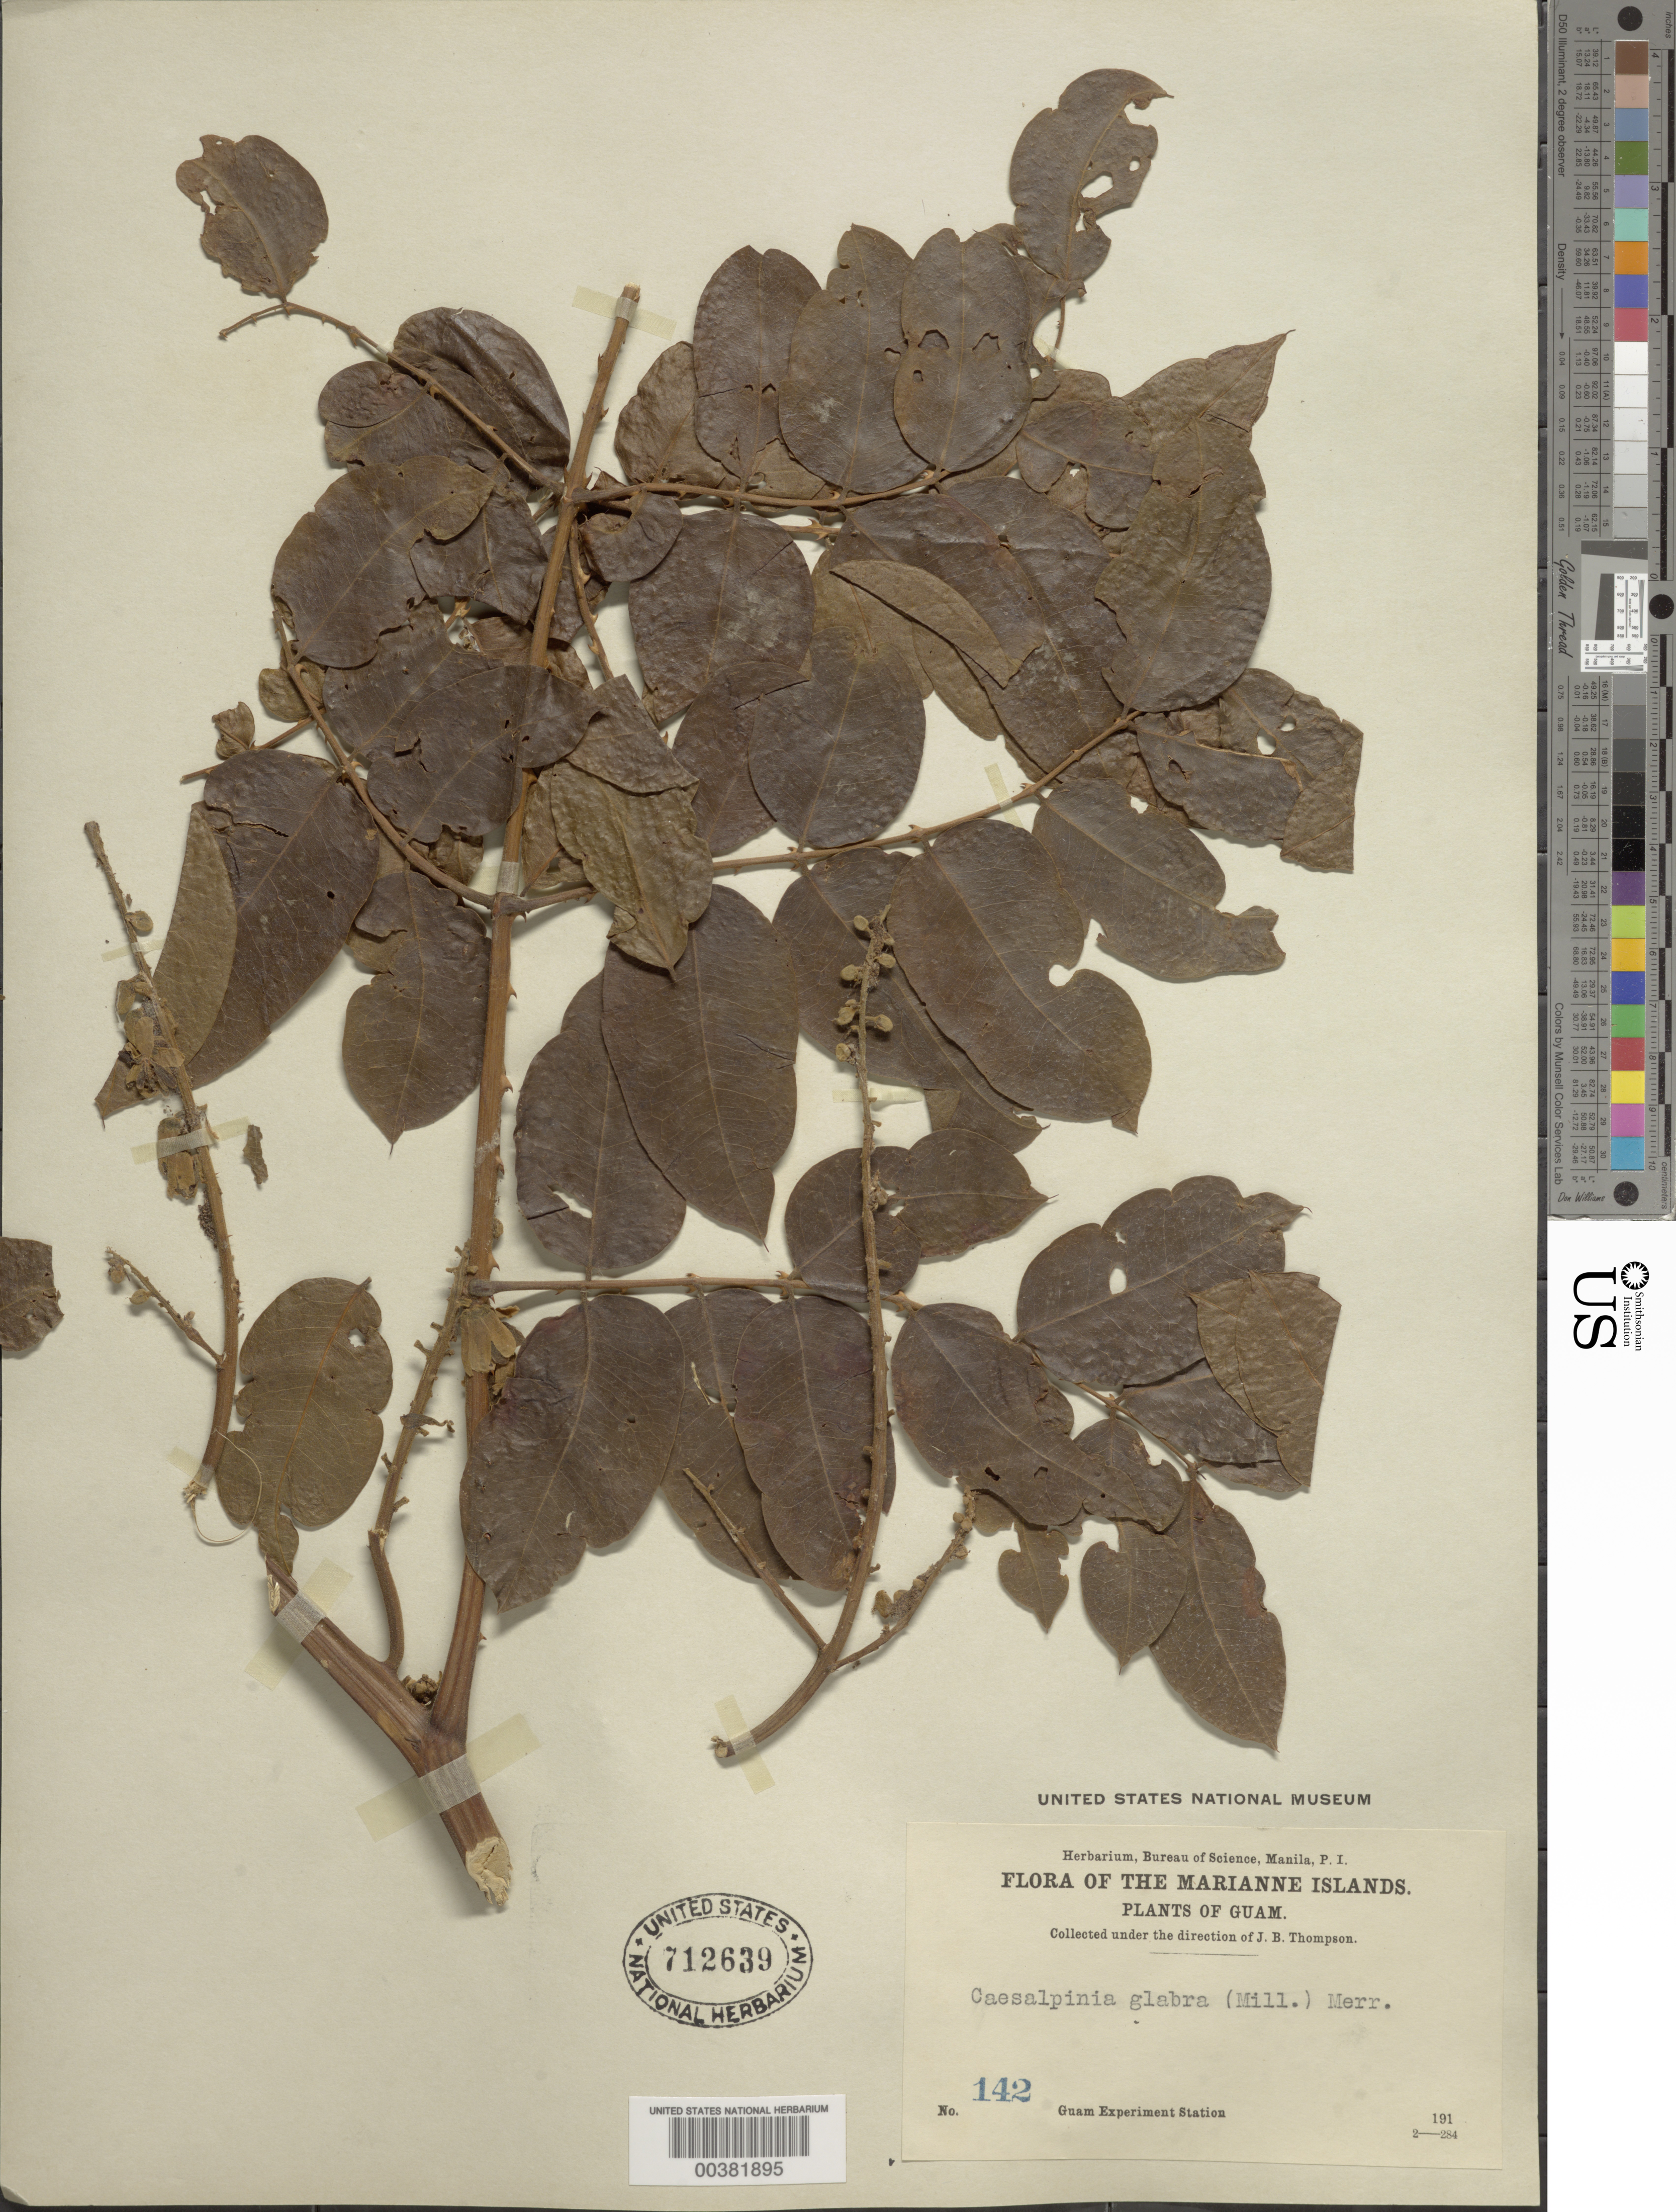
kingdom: Plantae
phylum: Tracheophyta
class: Magnoliopsida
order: Fabales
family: Fabaceae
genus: Guilandina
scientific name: Guilandina major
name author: (Medik.) Small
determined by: Wagner, W. L., (BOT), Smithsonian Institution - National Museum of Natural History (UNITED STATES)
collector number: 142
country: Guam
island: Guam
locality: Guam experiment station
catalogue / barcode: US 712639